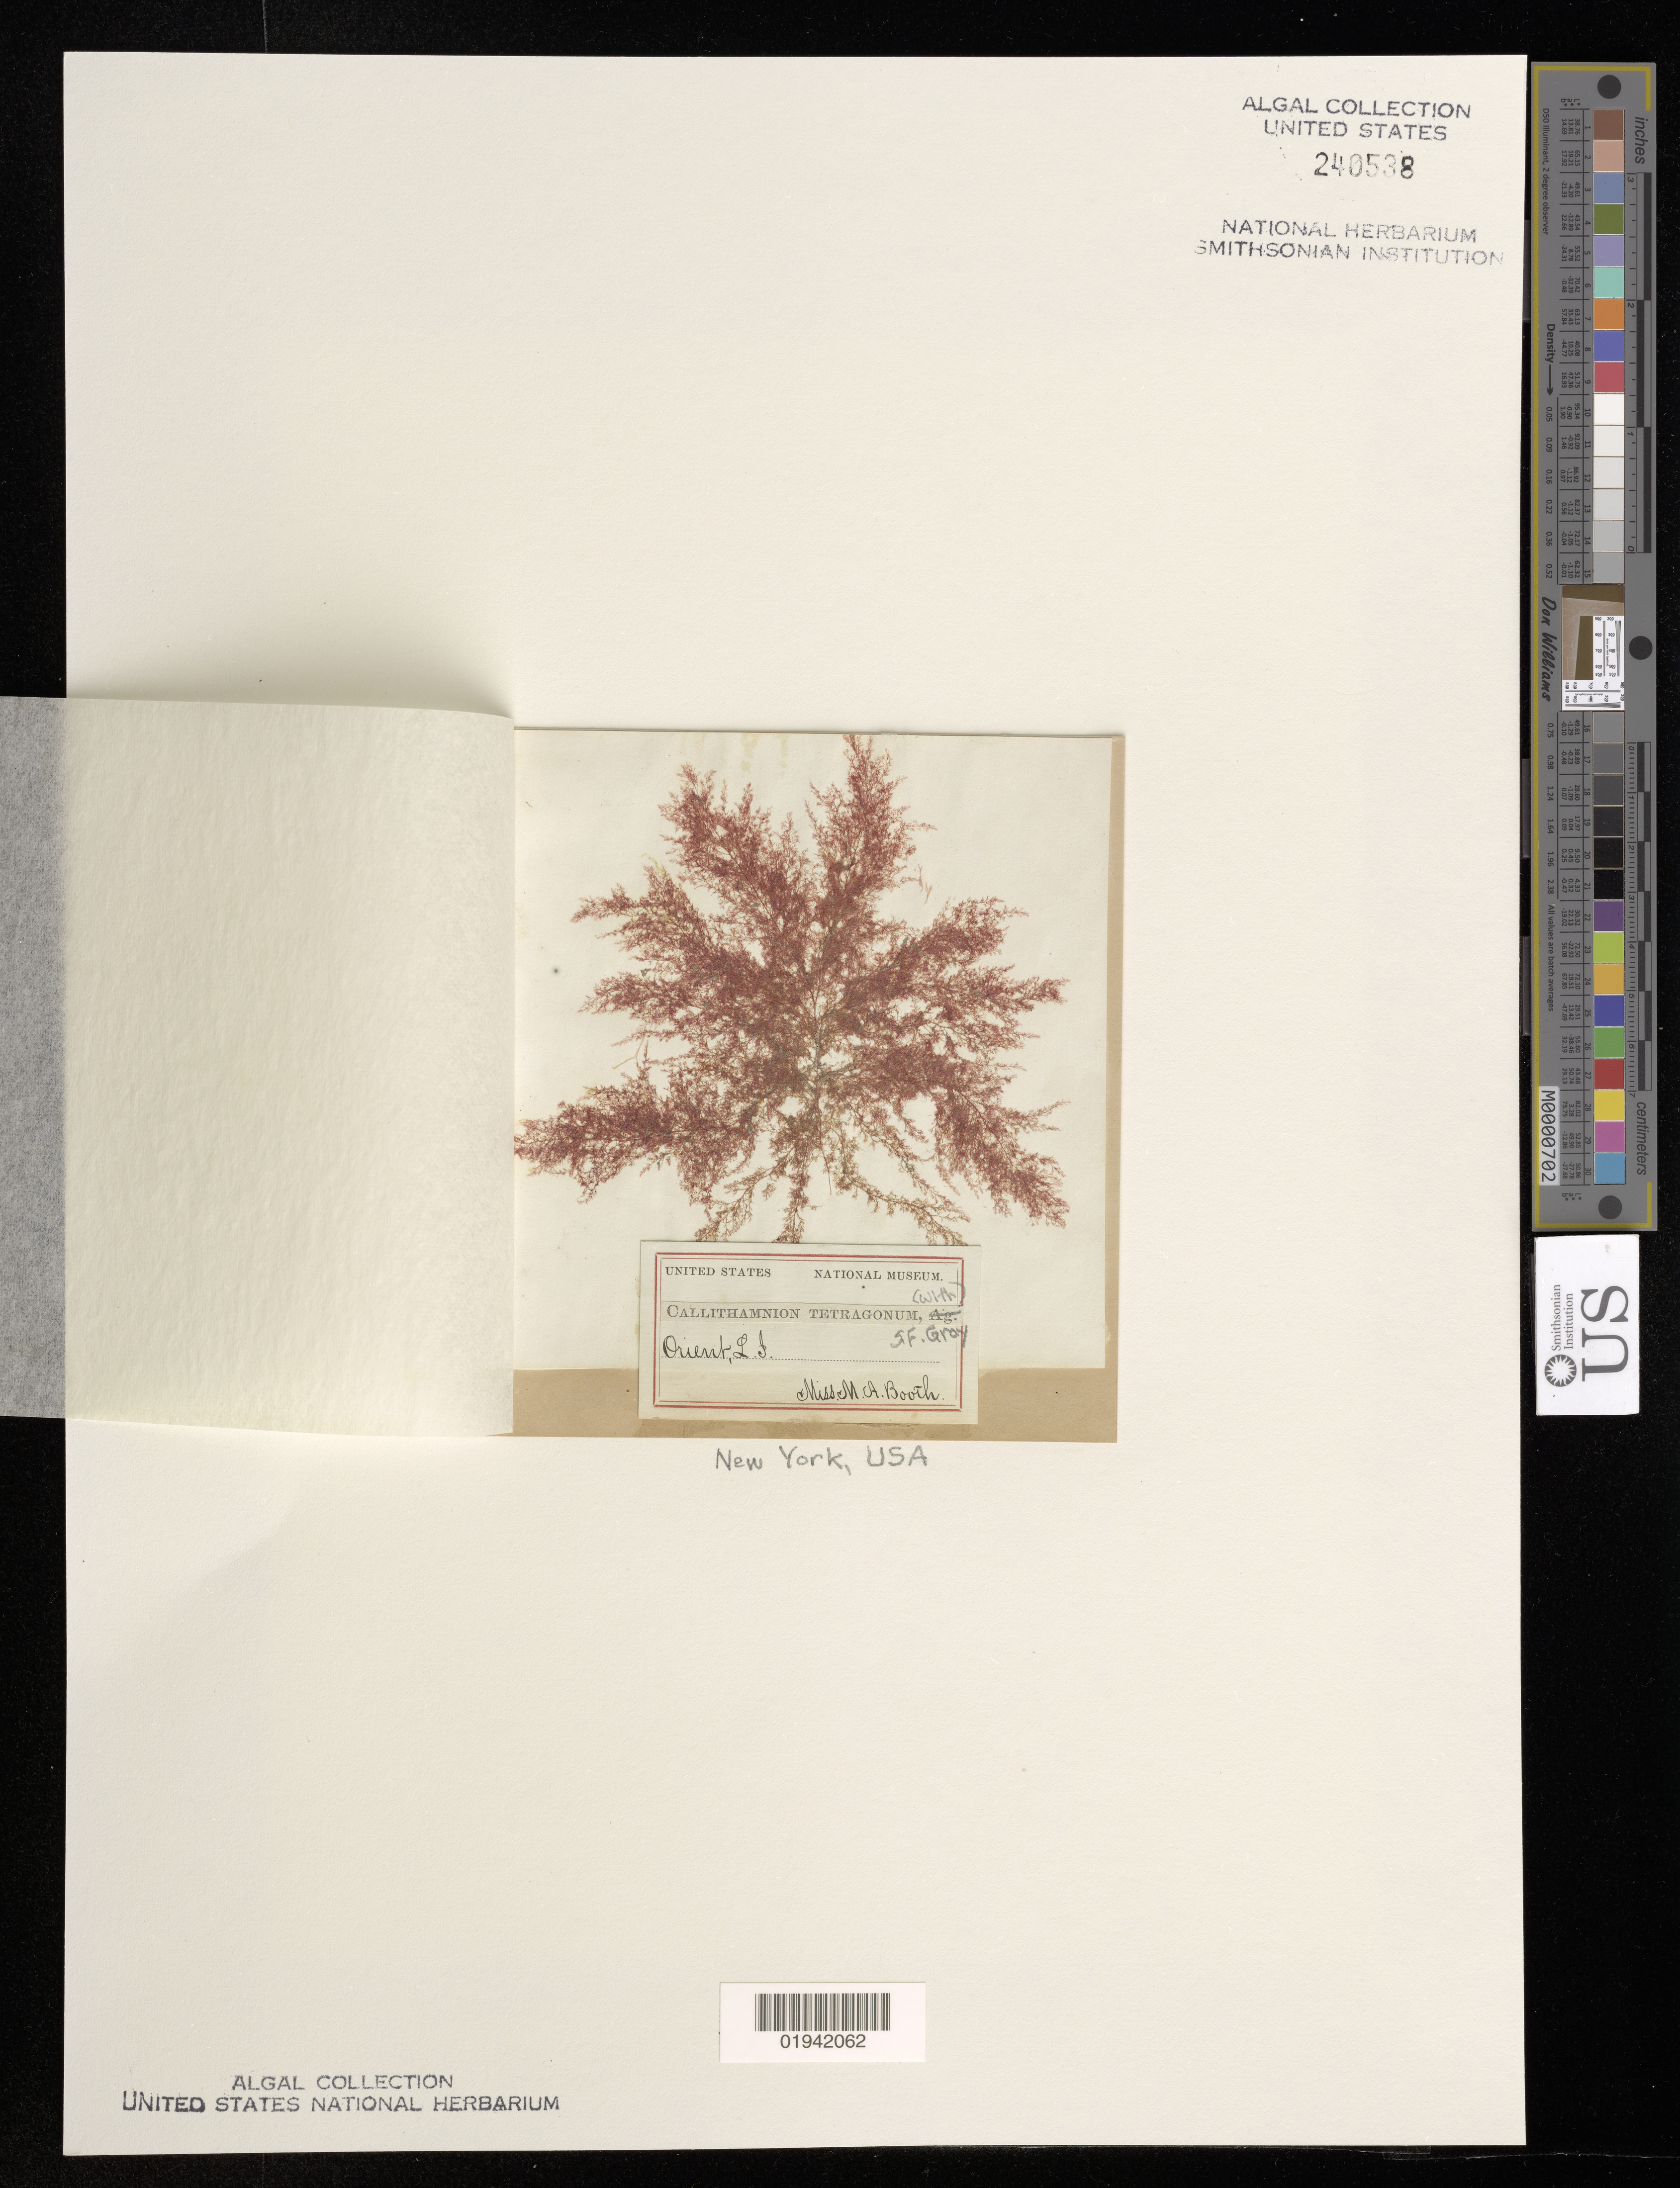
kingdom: Plantae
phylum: Rhodophyta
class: Florideophyceae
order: Ceramiales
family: Callithamniaceae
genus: Callithamnion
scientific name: Callithamnion tetragonum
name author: (With.) S.F. Gray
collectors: M. Booth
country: United States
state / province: New York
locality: Orient, L.I..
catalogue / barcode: US 240538